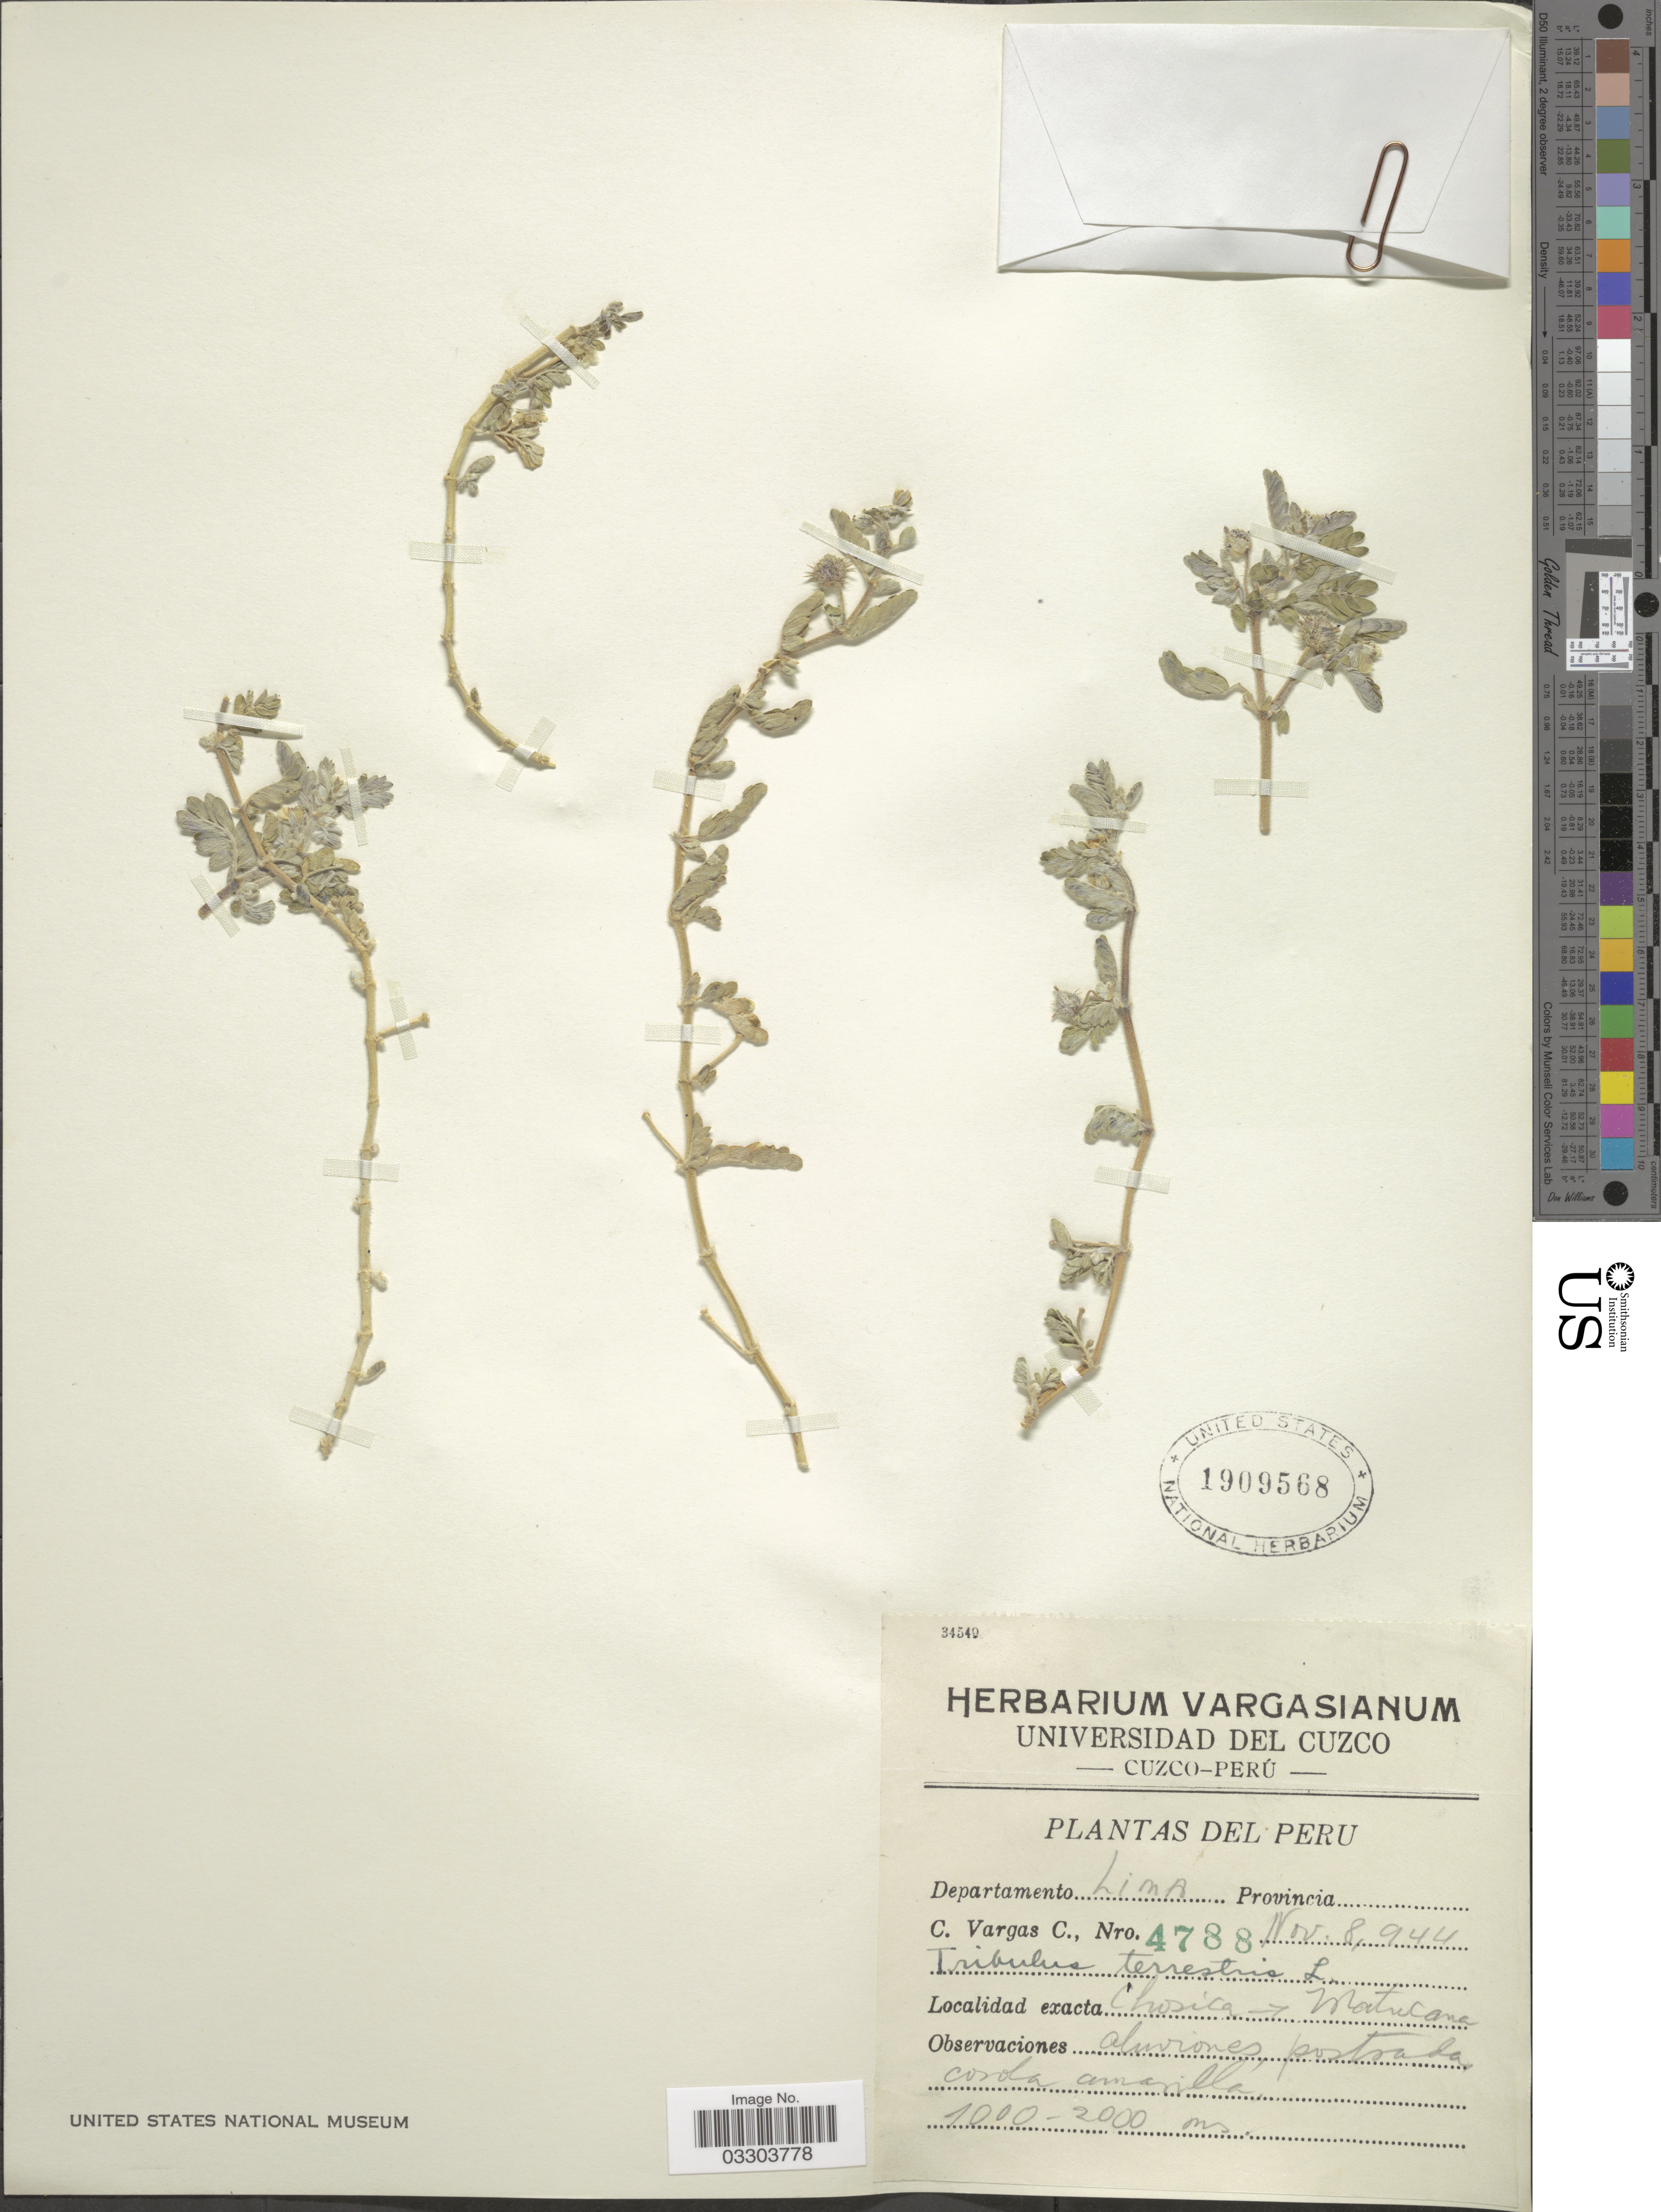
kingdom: Plantae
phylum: Tracheophyta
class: Magnoliopsida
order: Zygophyllales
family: Zygophyllaceae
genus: Tribulus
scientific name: Tribulus terrestris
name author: L.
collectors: C. Vargas Calderón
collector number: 4788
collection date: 1944-11-08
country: Peru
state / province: Lima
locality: Departamento Lima. Chosica-Matucana.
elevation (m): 1000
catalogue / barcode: US 1909568